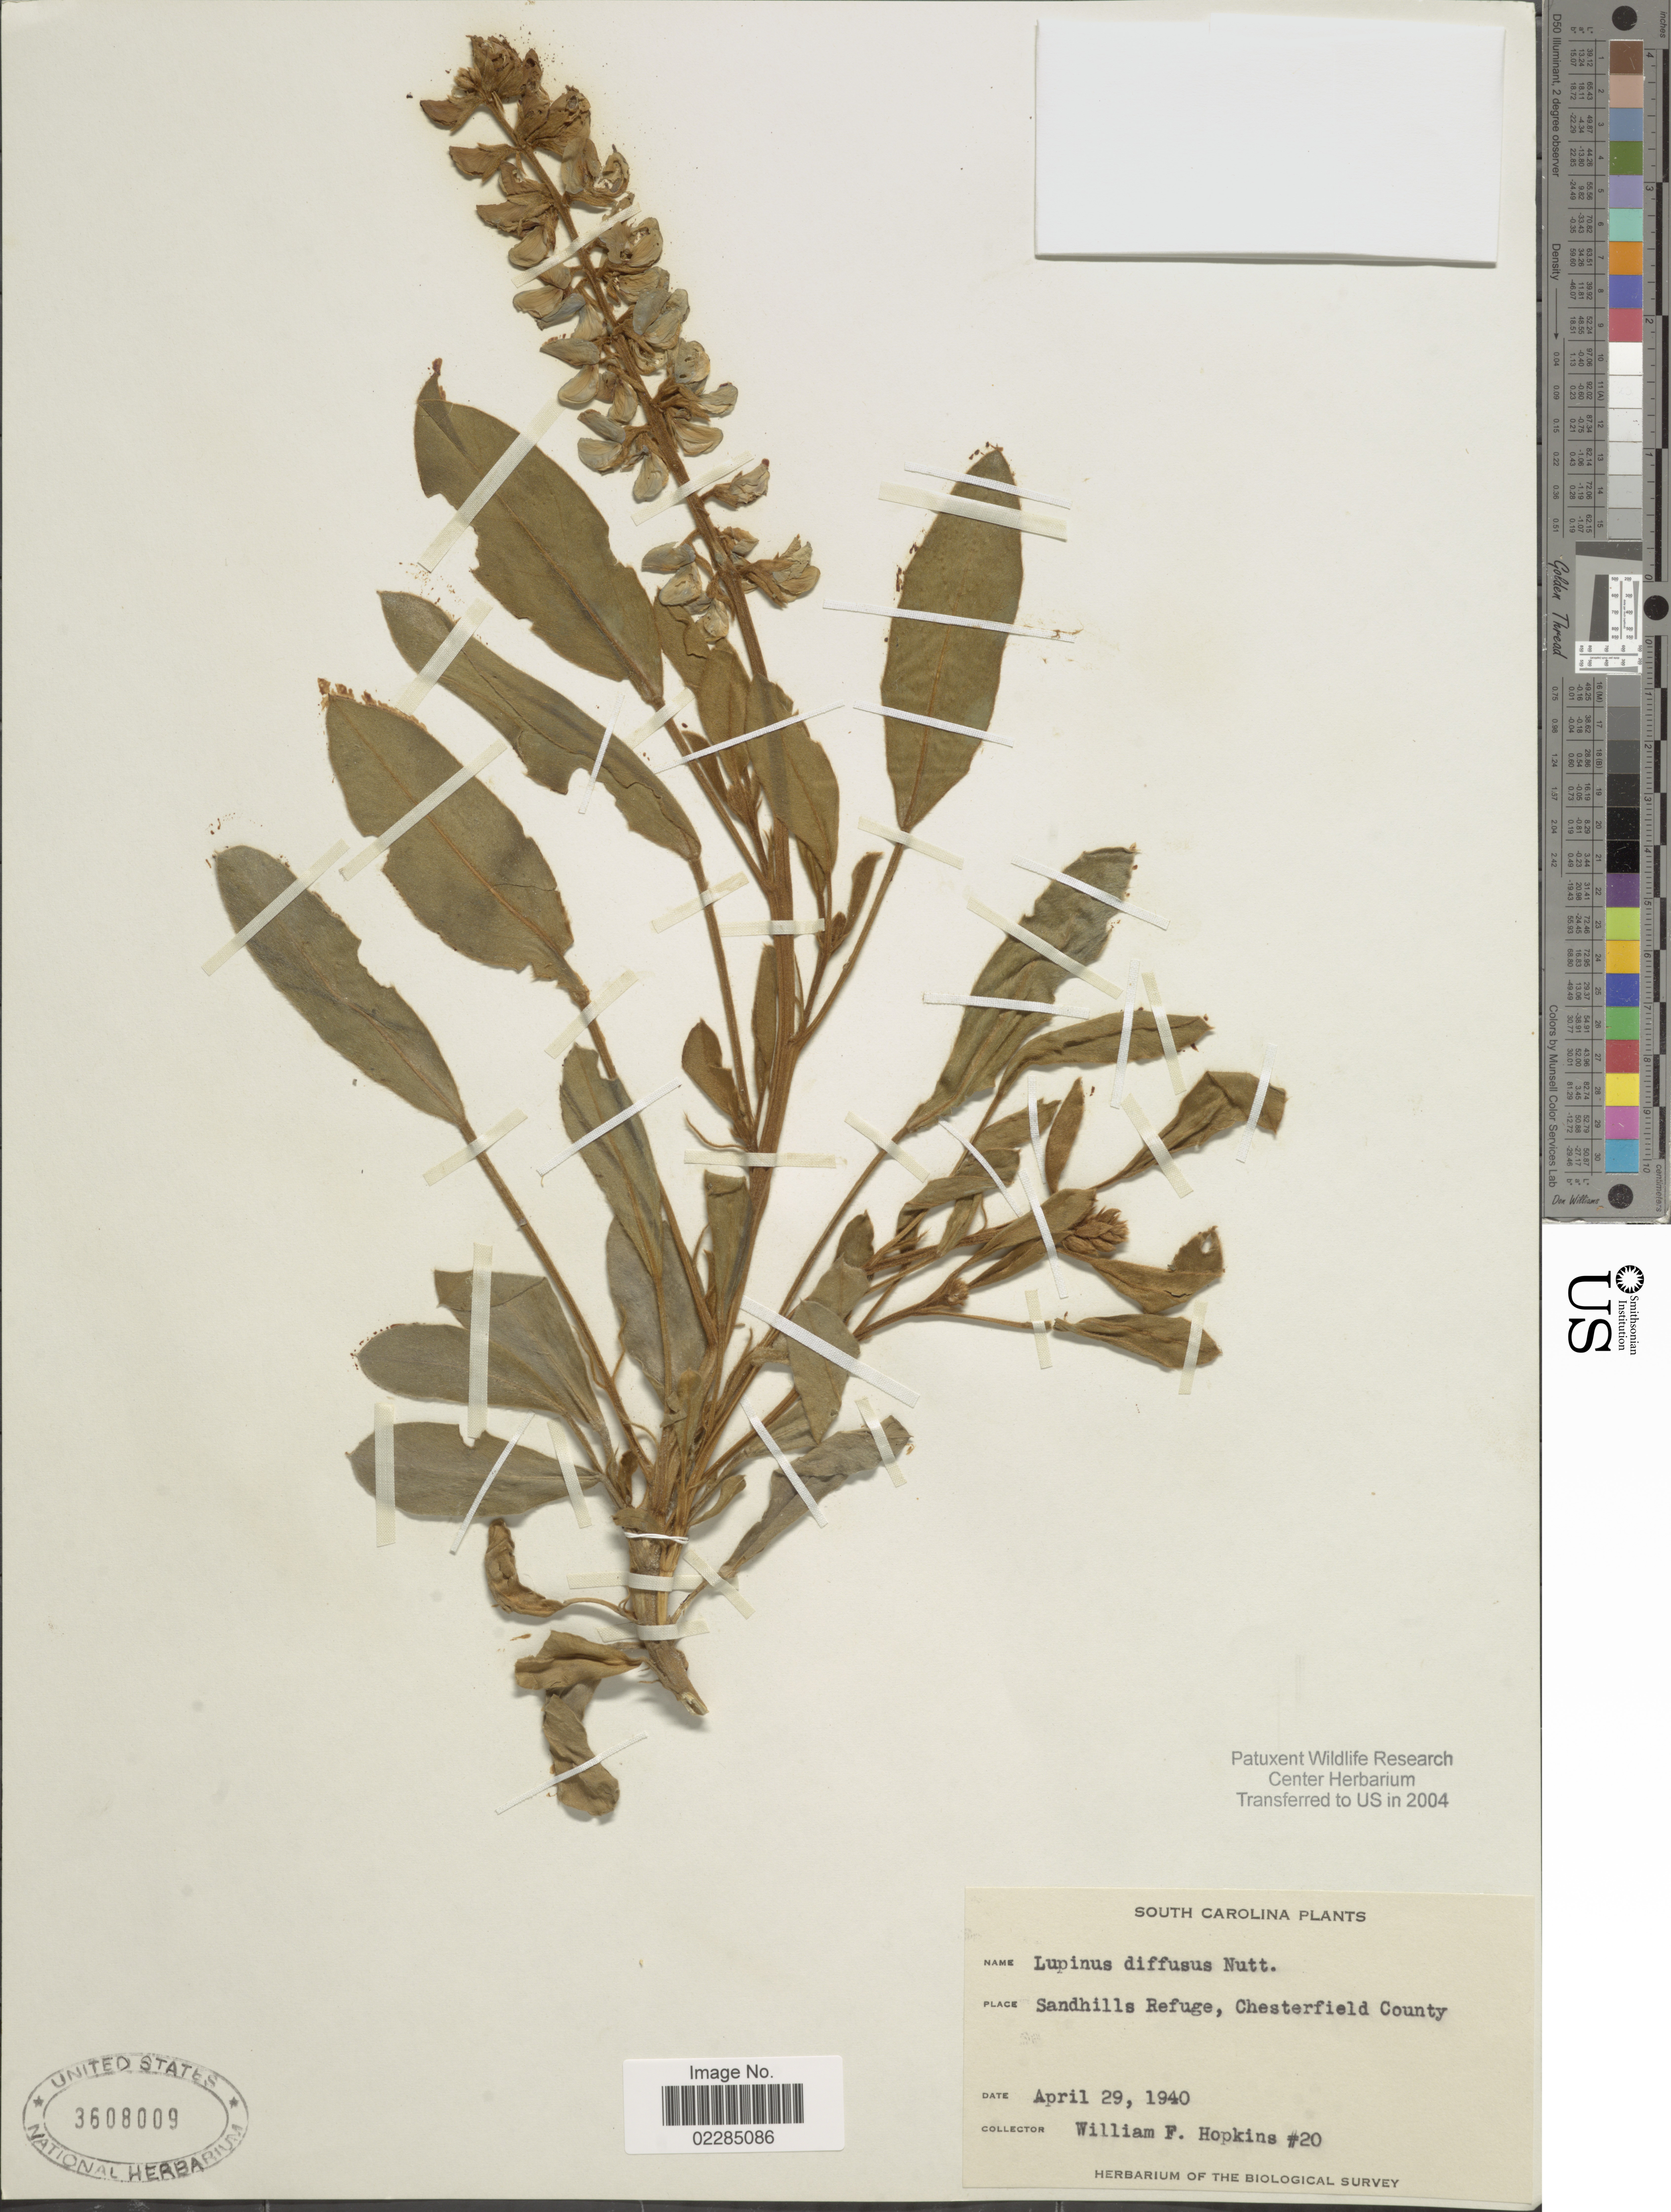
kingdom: Plantae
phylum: Tracheophyta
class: Magnoliopsida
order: Fabales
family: Fabaceae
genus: Lupinus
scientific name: Lupinus diffusus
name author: Nutt.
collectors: W. Hopkins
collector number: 20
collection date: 1940-04-29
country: United States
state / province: South Carolina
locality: Sandhills Refuge, Chesterfield County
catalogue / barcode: US 3608009